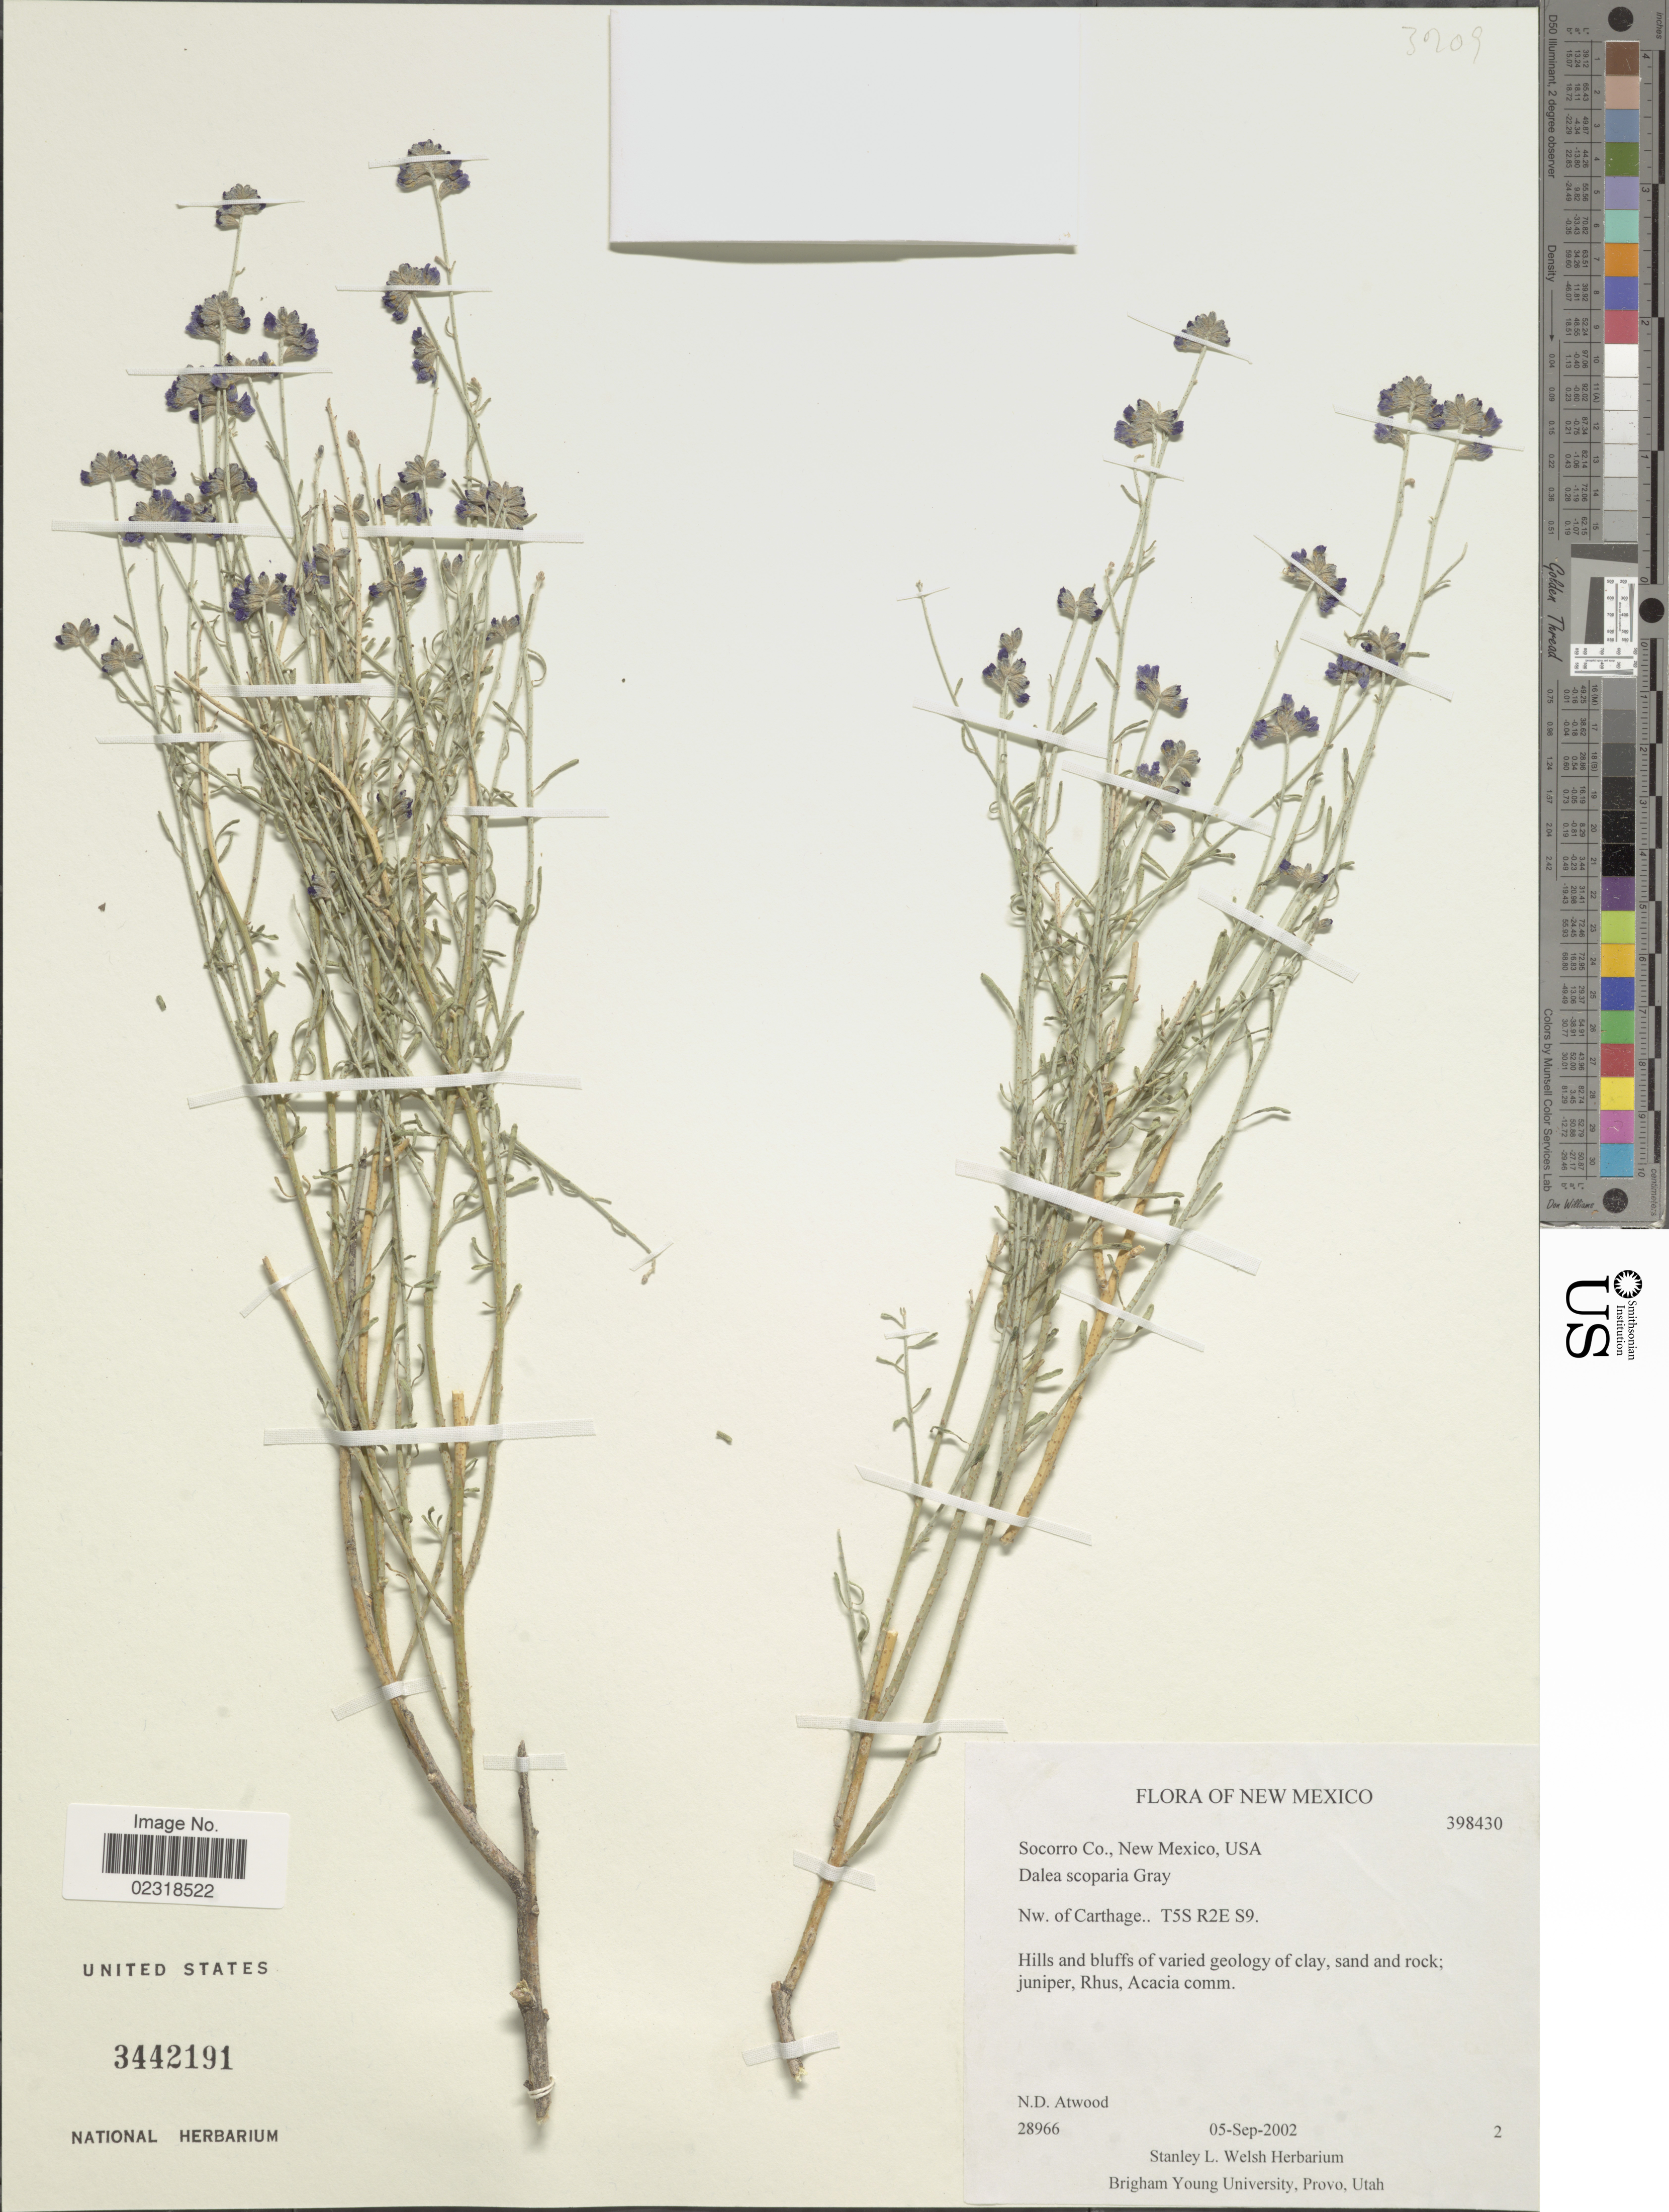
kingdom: Plantae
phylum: Tracheophyta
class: Magnoliopsida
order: Fabales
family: Fabaceae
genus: Psorothamnus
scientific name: Psorothamnus scoparius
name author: (A. Gray) Rydb.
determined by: Strong, Mark T., (BOT), Smithsonian Institution - National Museum of Natural History (UNITED STATES)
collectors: N. Atwood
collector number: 28966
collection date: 2002-09-05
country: United States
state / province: New Mexico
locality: Socorro Co., New Mexico, USA, Nw. of Carthage, T5S R2E S9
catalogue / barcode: US 3442191